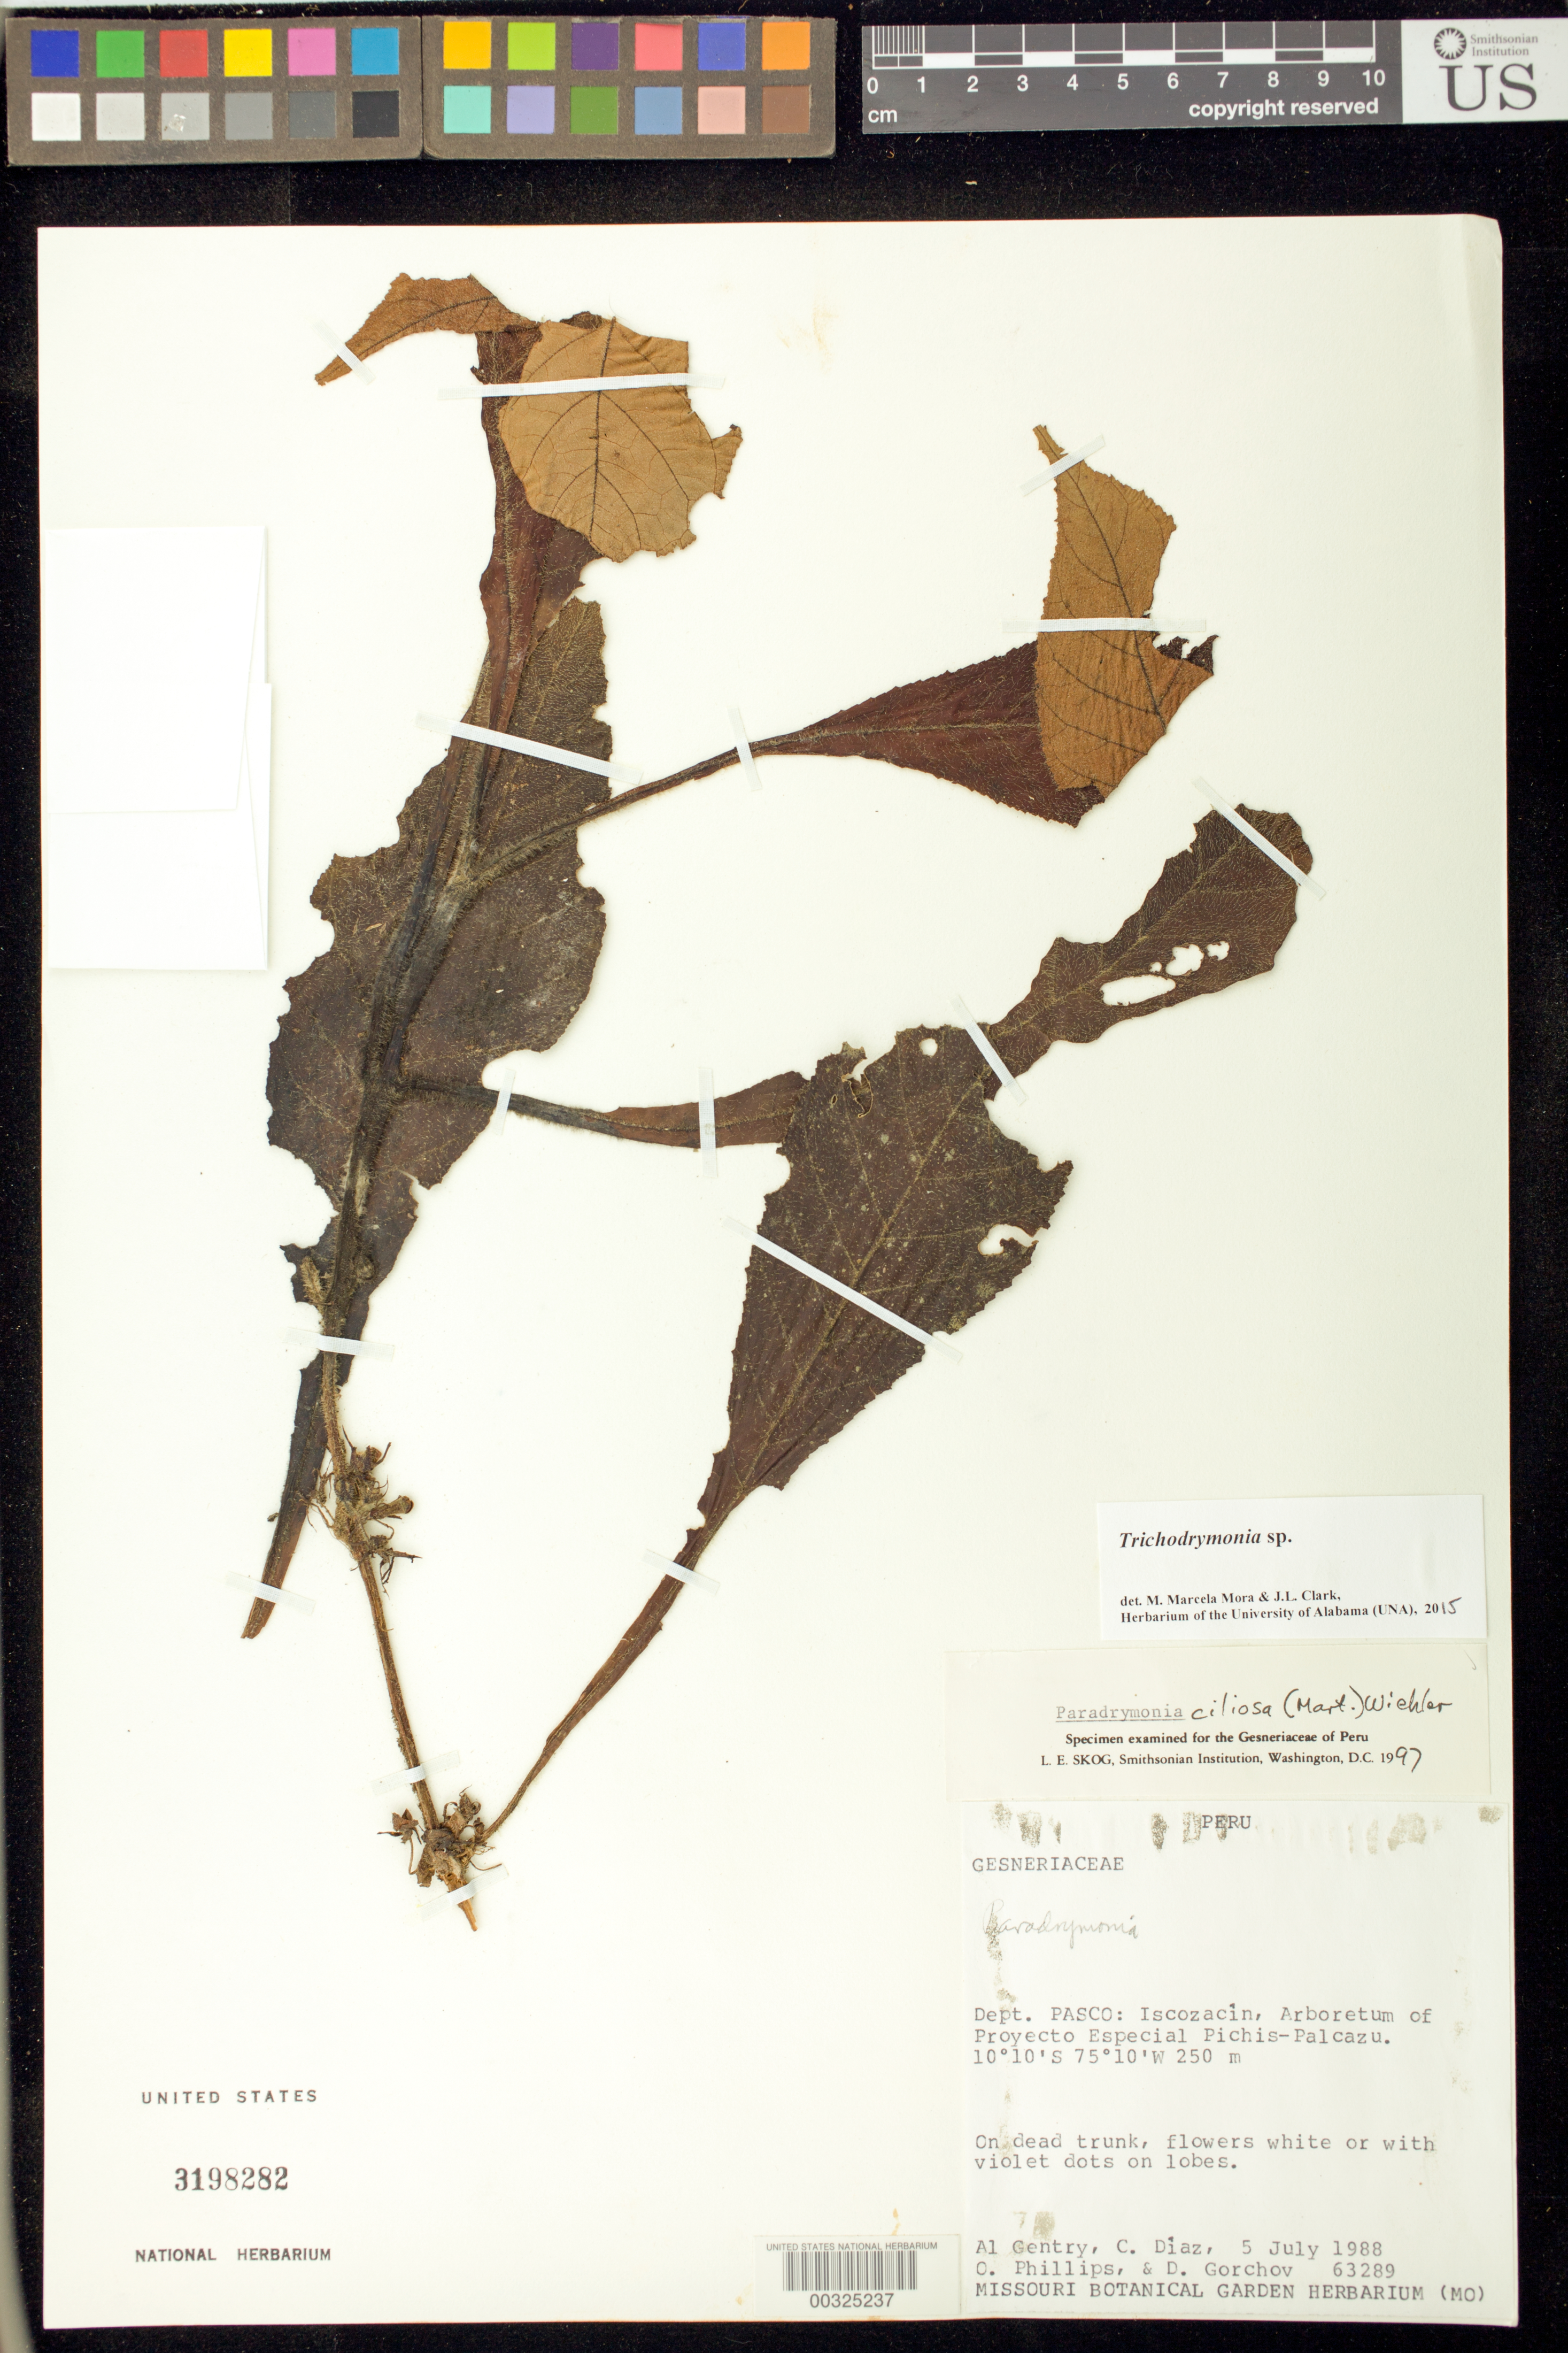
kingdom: Plantae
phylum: Tracheophyta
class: Magnoliopsida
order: Lamiales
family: Gesneriaceae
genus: Trichodrymonia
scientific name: Trichodrymonia sp.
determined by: Mora, M. M.; Clark, J. L.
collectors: A. H. Gentry, C. Díaz, O. Phillips & D. Gorchov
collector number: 63289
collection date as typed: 05 Jul 1988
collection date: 1988-07-05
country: Peru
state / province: Pasco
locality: Iscozacín, Arboretum of Proyecto Especial Pichis-Palcazu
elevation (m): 250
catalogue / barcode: US 3198282